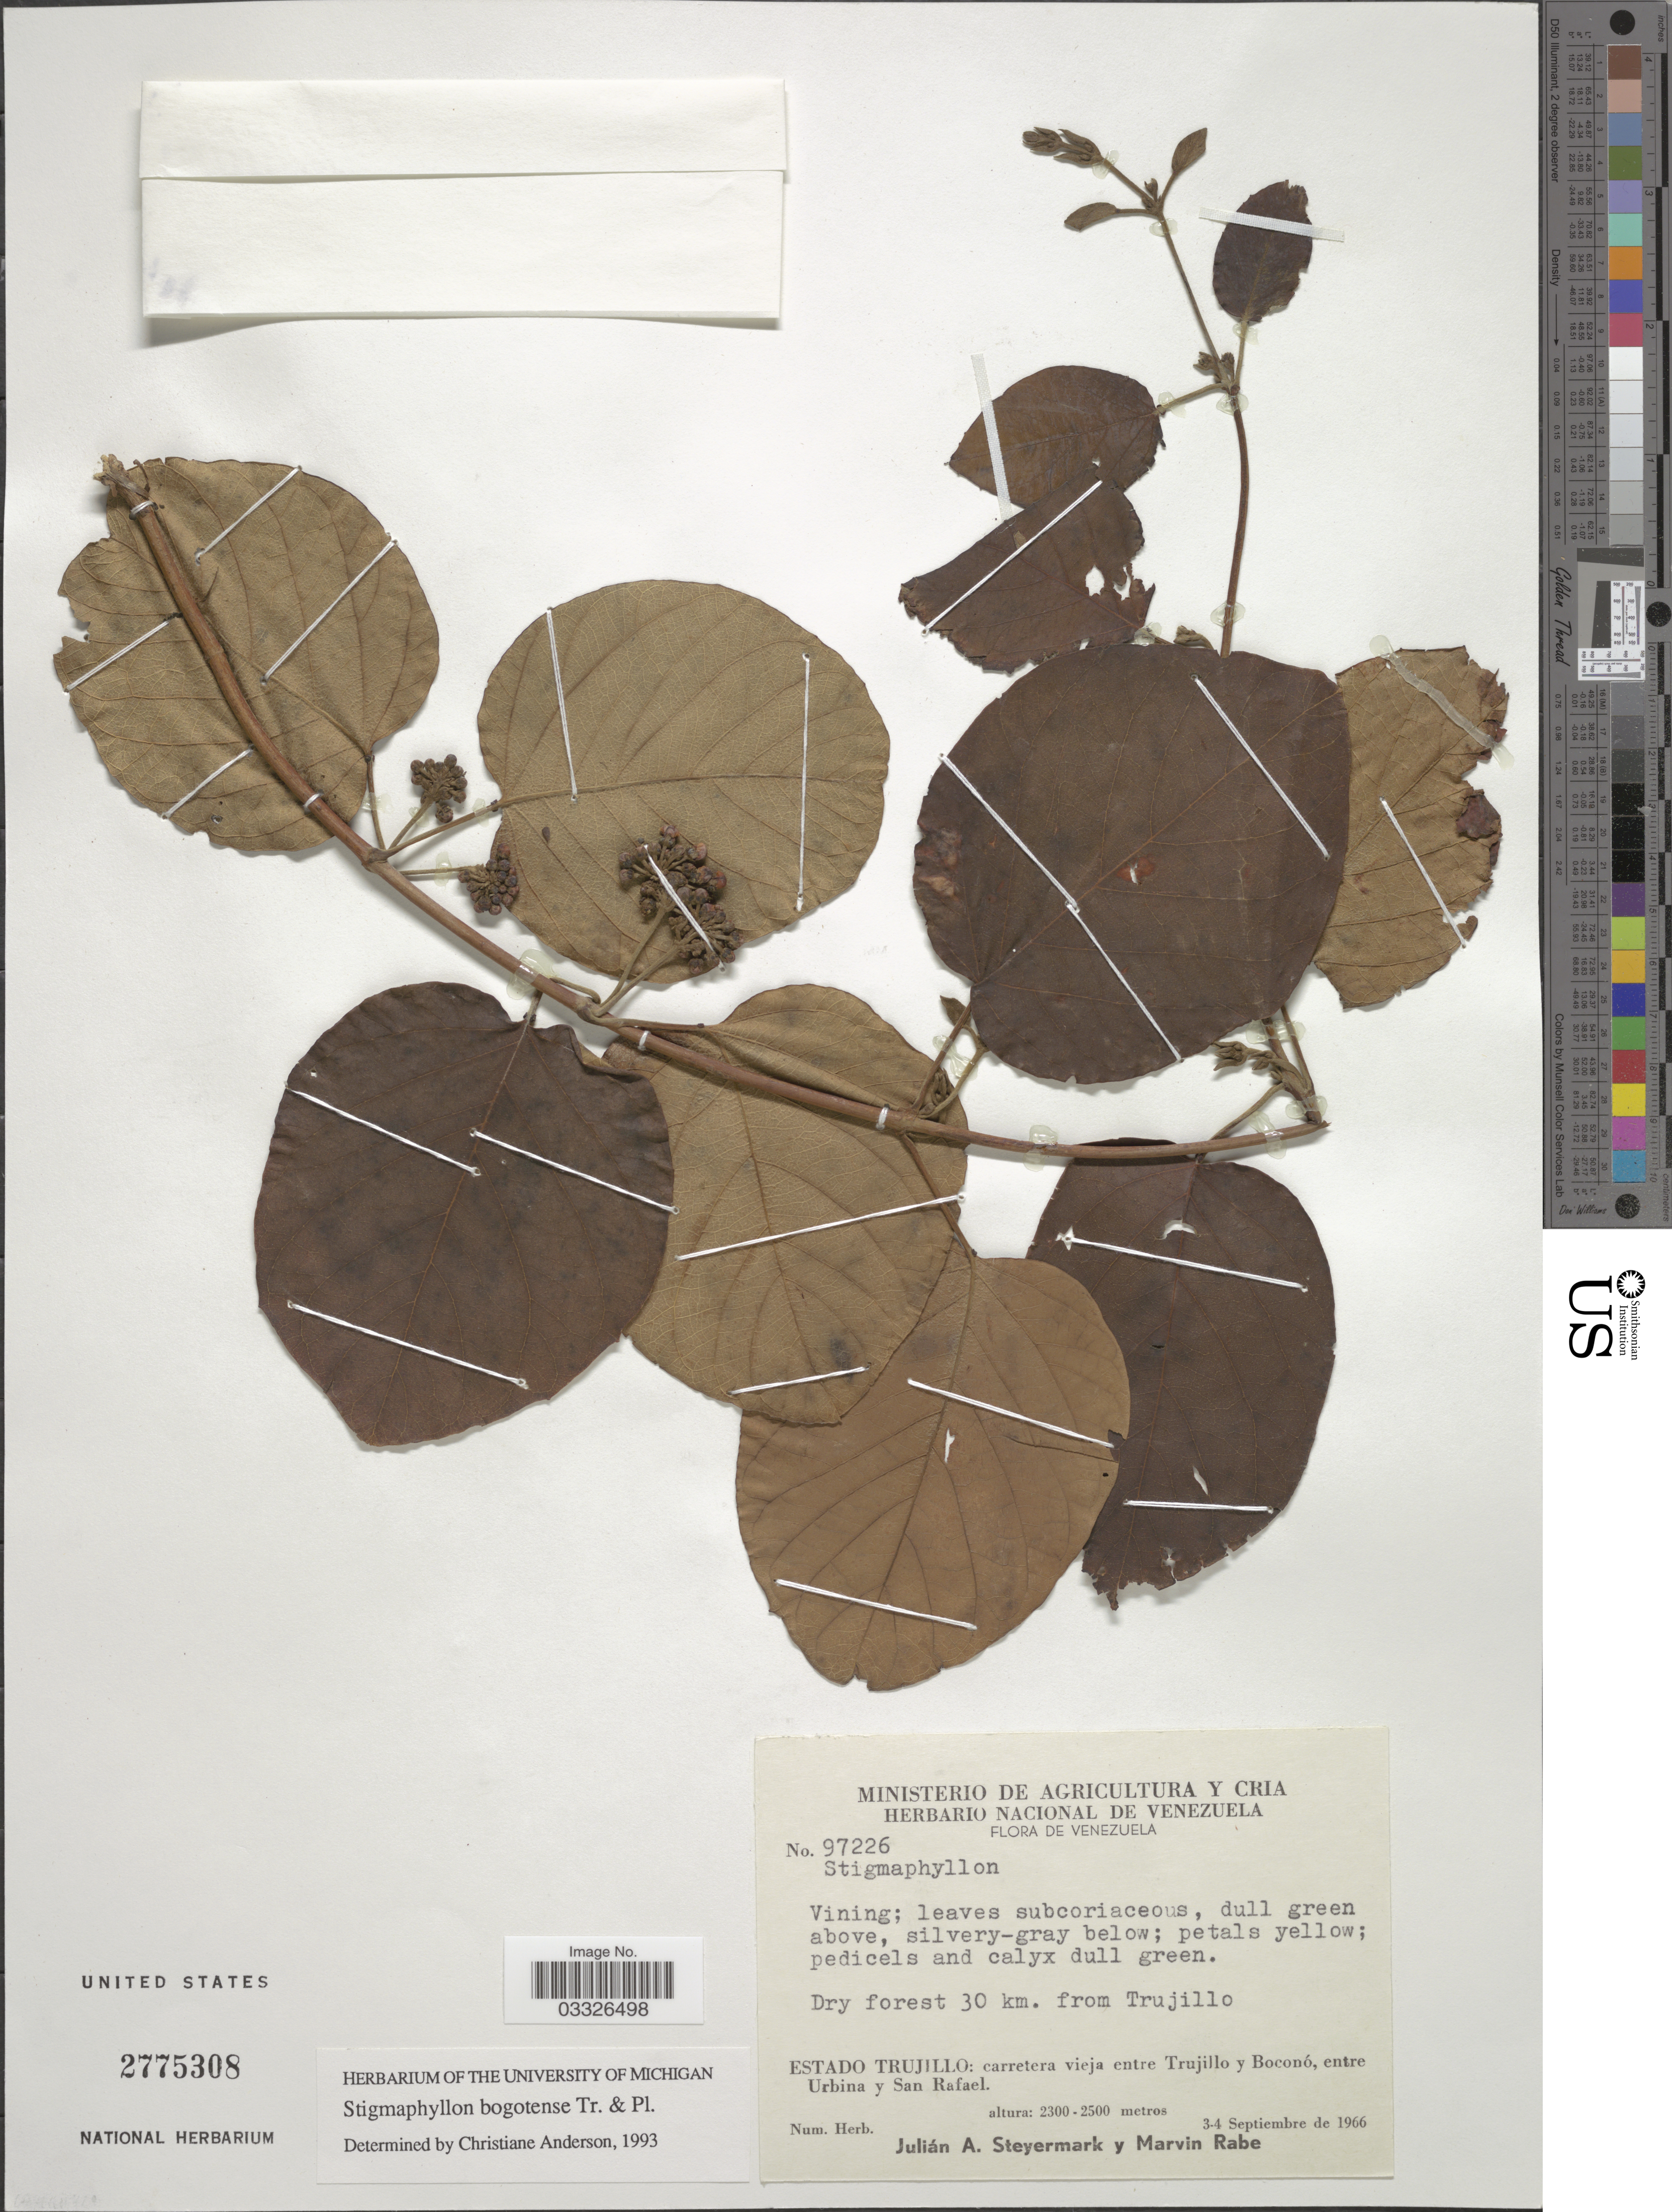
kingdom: Plantae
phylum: Tracheophyta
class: Magnoliopsida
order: Malpighiales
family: Malpighiaceae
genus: Stigmaphyllon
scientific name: Stigmaphyllon bogotense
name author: Triana & Planch.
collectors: J. Steyermark & M. Rabe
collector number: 97226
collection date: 1966-09-03/1966-09-04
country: Venezuela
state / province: Trujillo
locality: Dry forest 30 km. from Trujillo. Carretera vieja entre Trujillo y Boconó, entre Urbina y San Rafael.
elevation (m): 2300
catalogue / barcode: US 2775308